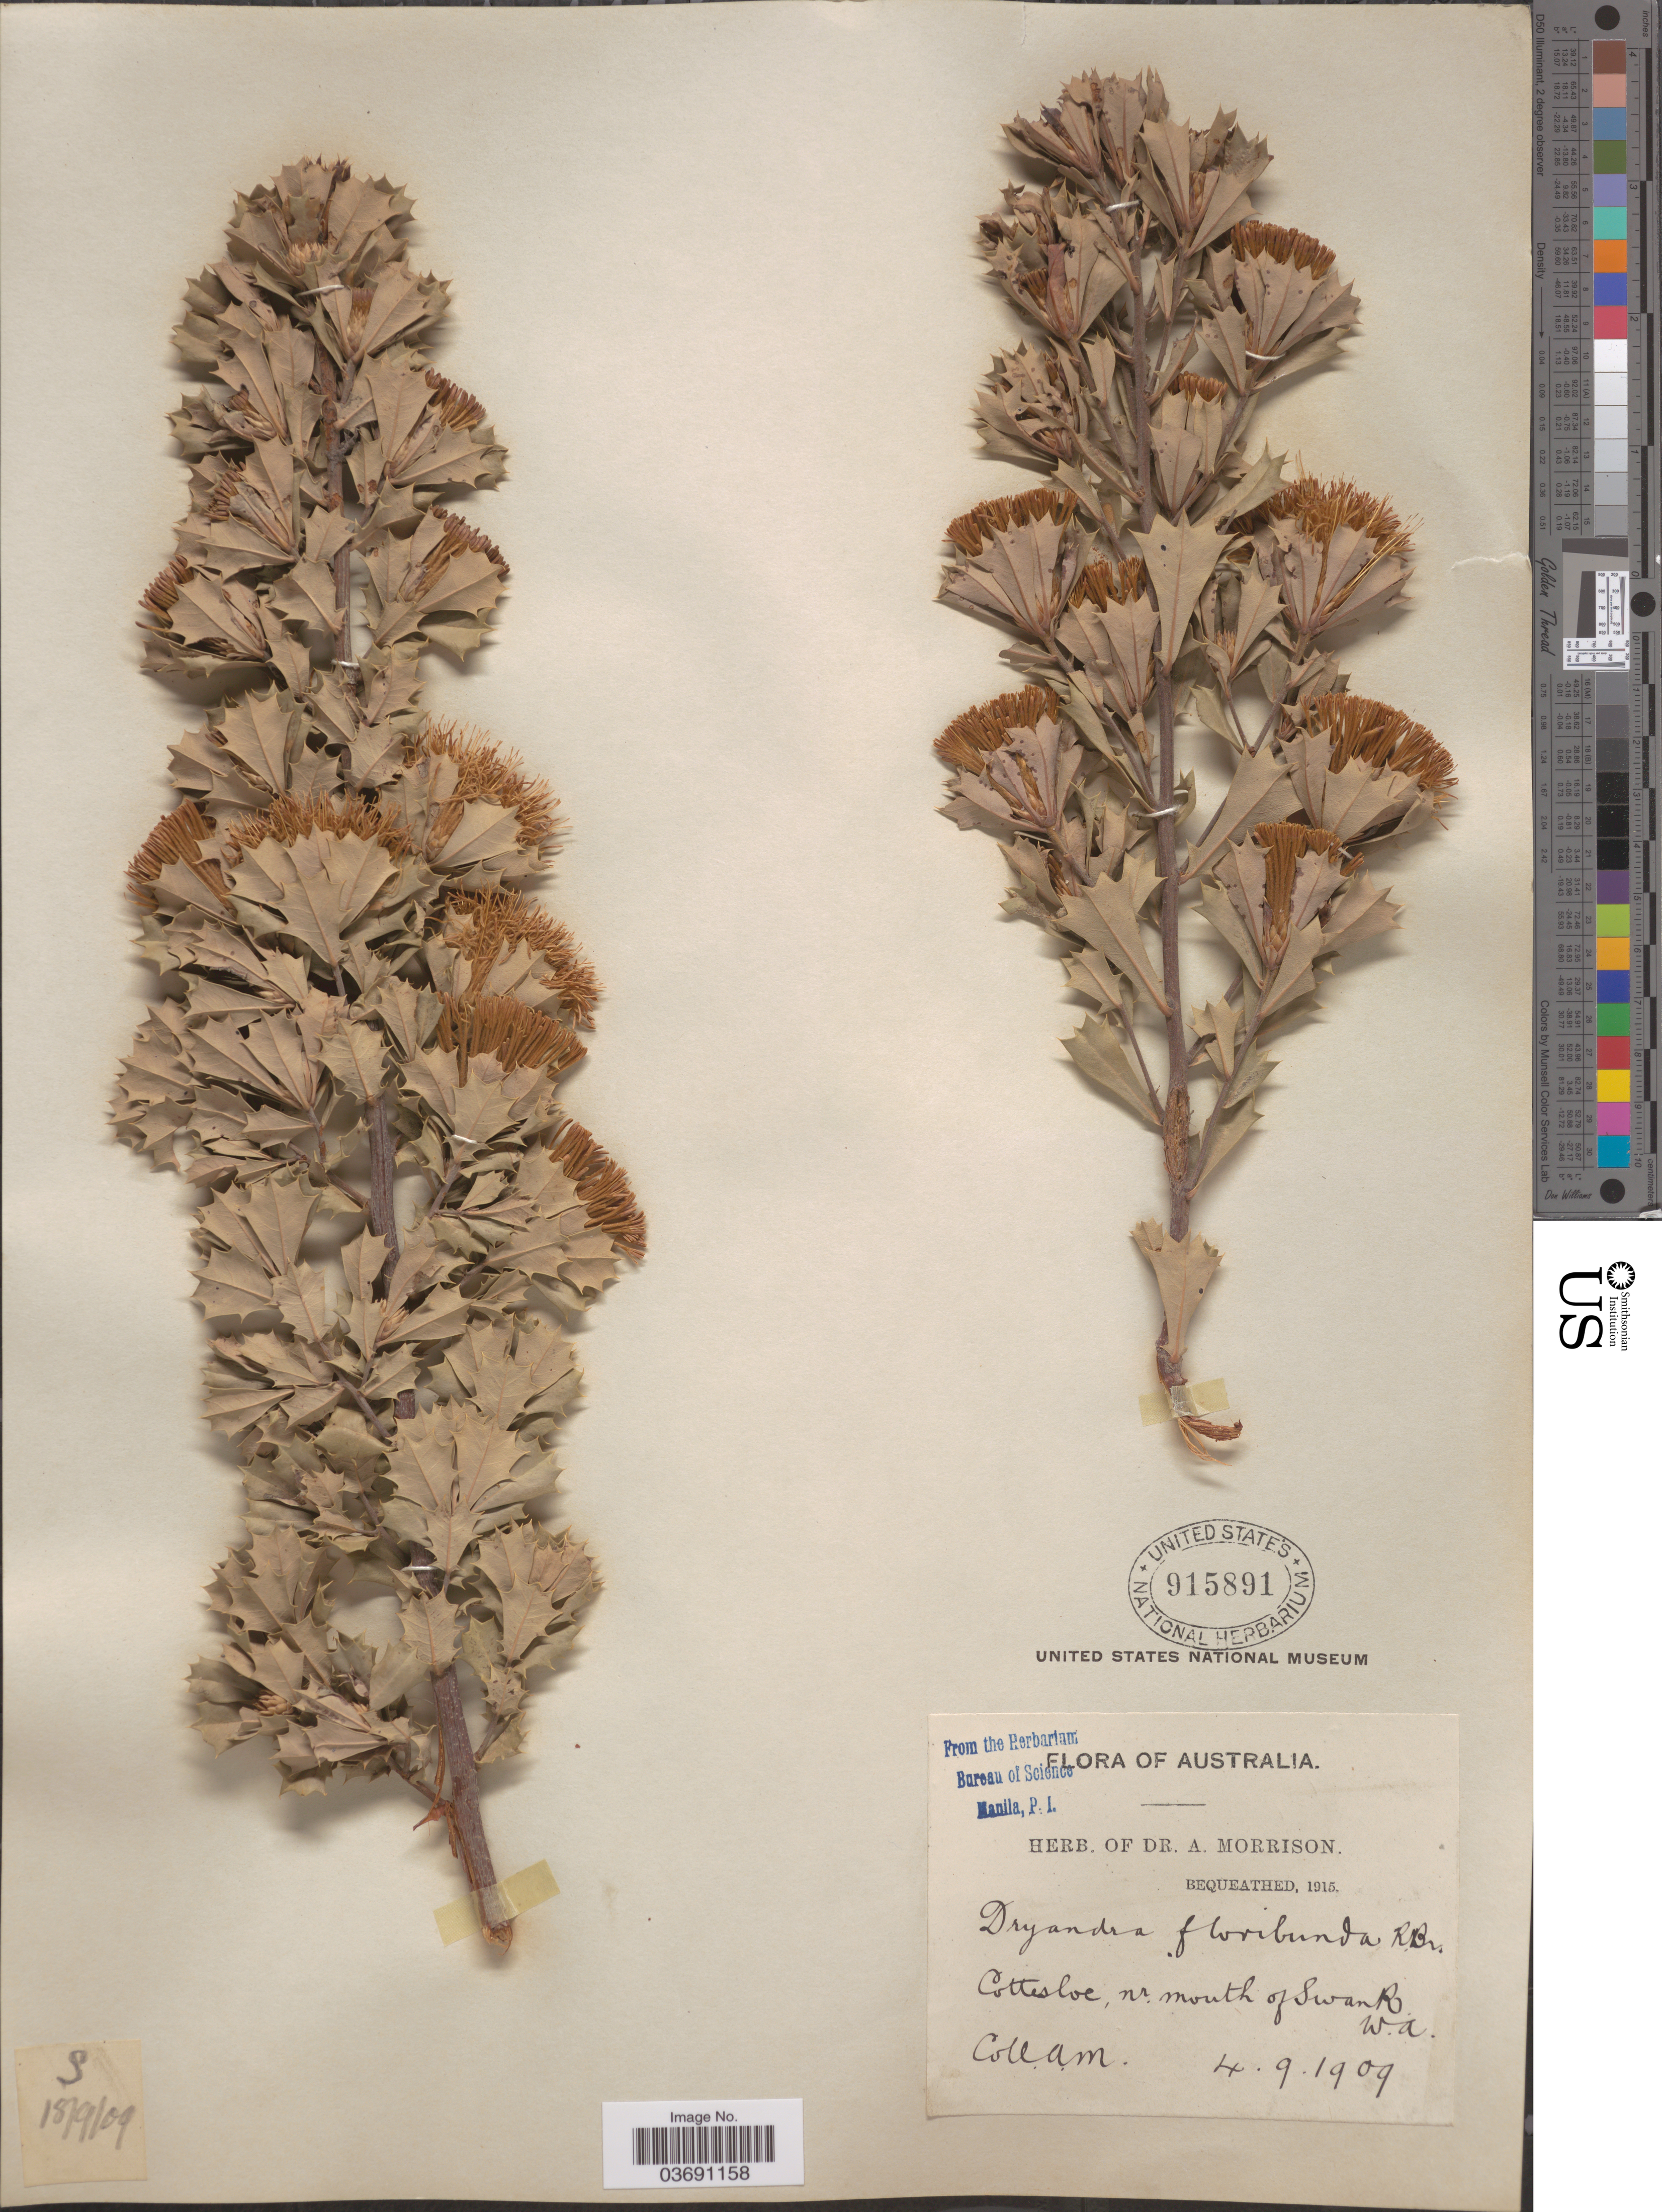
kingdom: Plantae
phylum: Tracheophyta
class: Magnoliopsida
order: Proteales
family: Proteaceae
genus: Dryandra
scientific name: Dryandra floribunda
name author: R. Br.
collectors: A. Morrison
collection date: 1909-09-04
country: Australia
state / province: Western Australia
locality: Cottesloe, nr. mouth of Swan R.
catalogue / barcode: US 915891